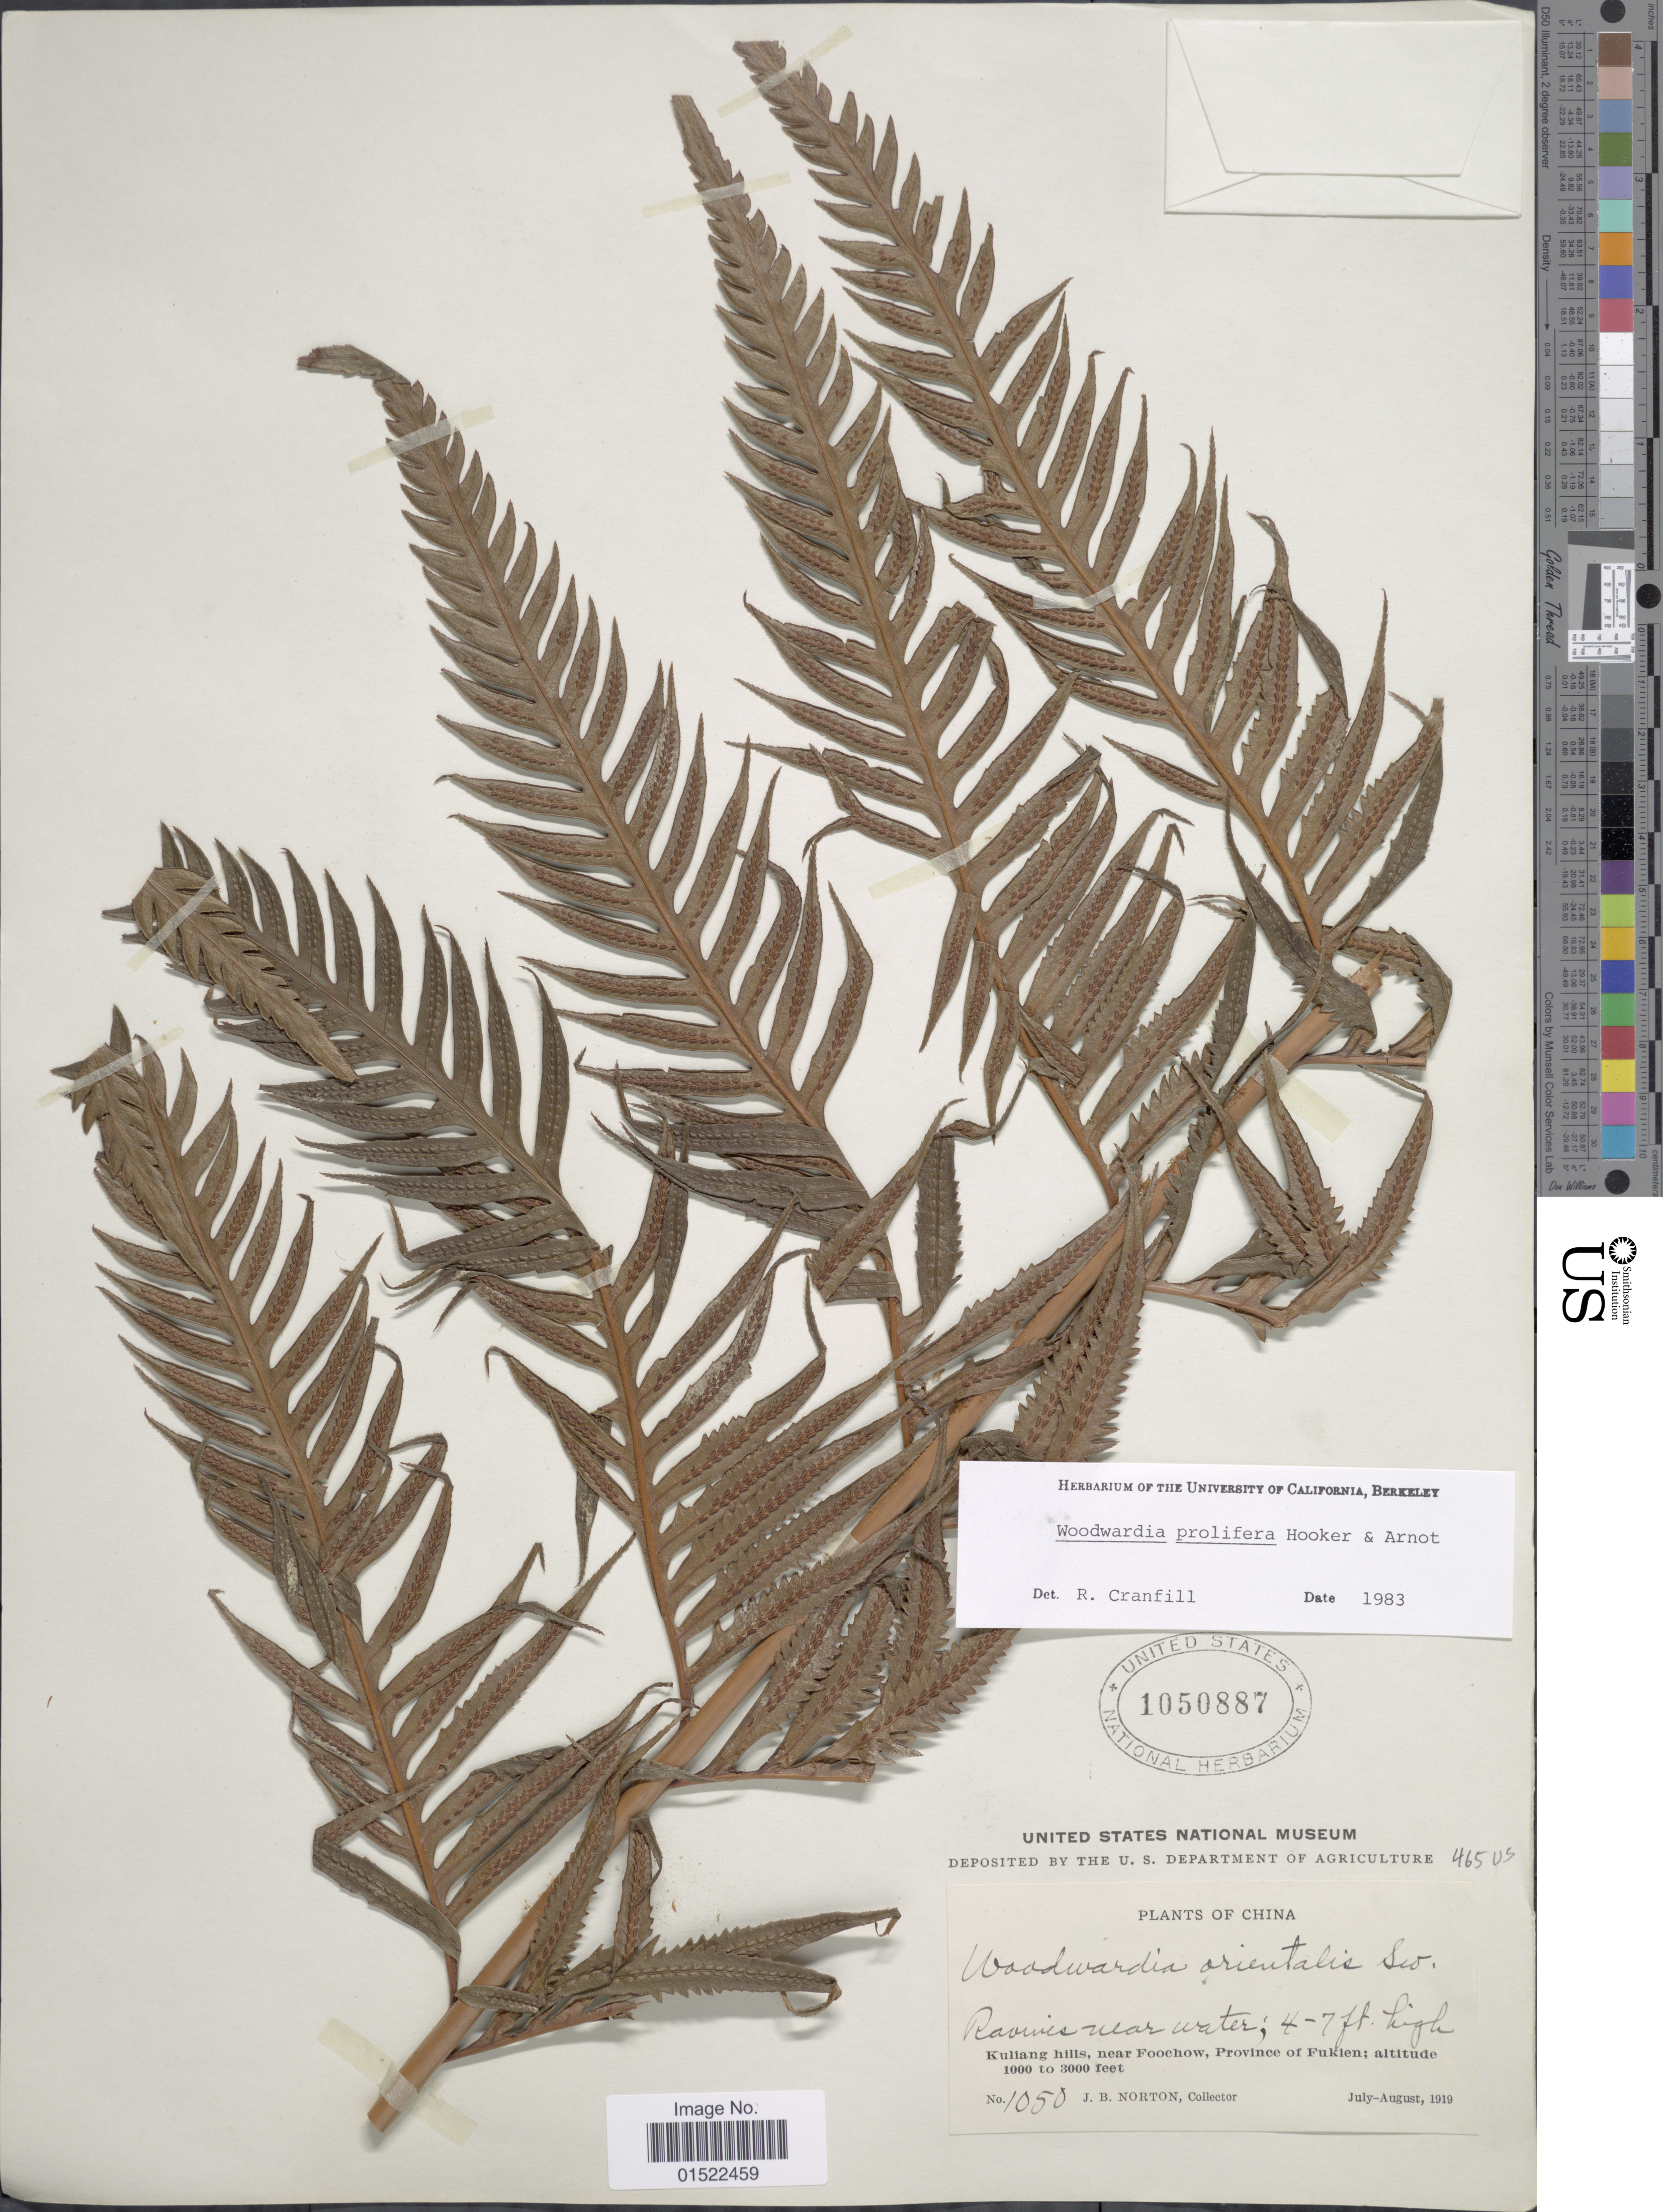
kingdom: Plantae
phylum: Tracheophyta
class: Polypodiopsida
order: Polypodiales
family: Blechnaceae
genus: Woodwardia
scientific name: Woodwardia prolifera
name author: Hook. & Arn.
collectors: J. B. Norton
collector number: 1050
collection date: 1919-07/1919-08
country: China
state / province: Fujian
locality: Kuliang Hills, near Foochow, Fukien Province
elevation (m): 305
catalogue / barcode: US 1050887